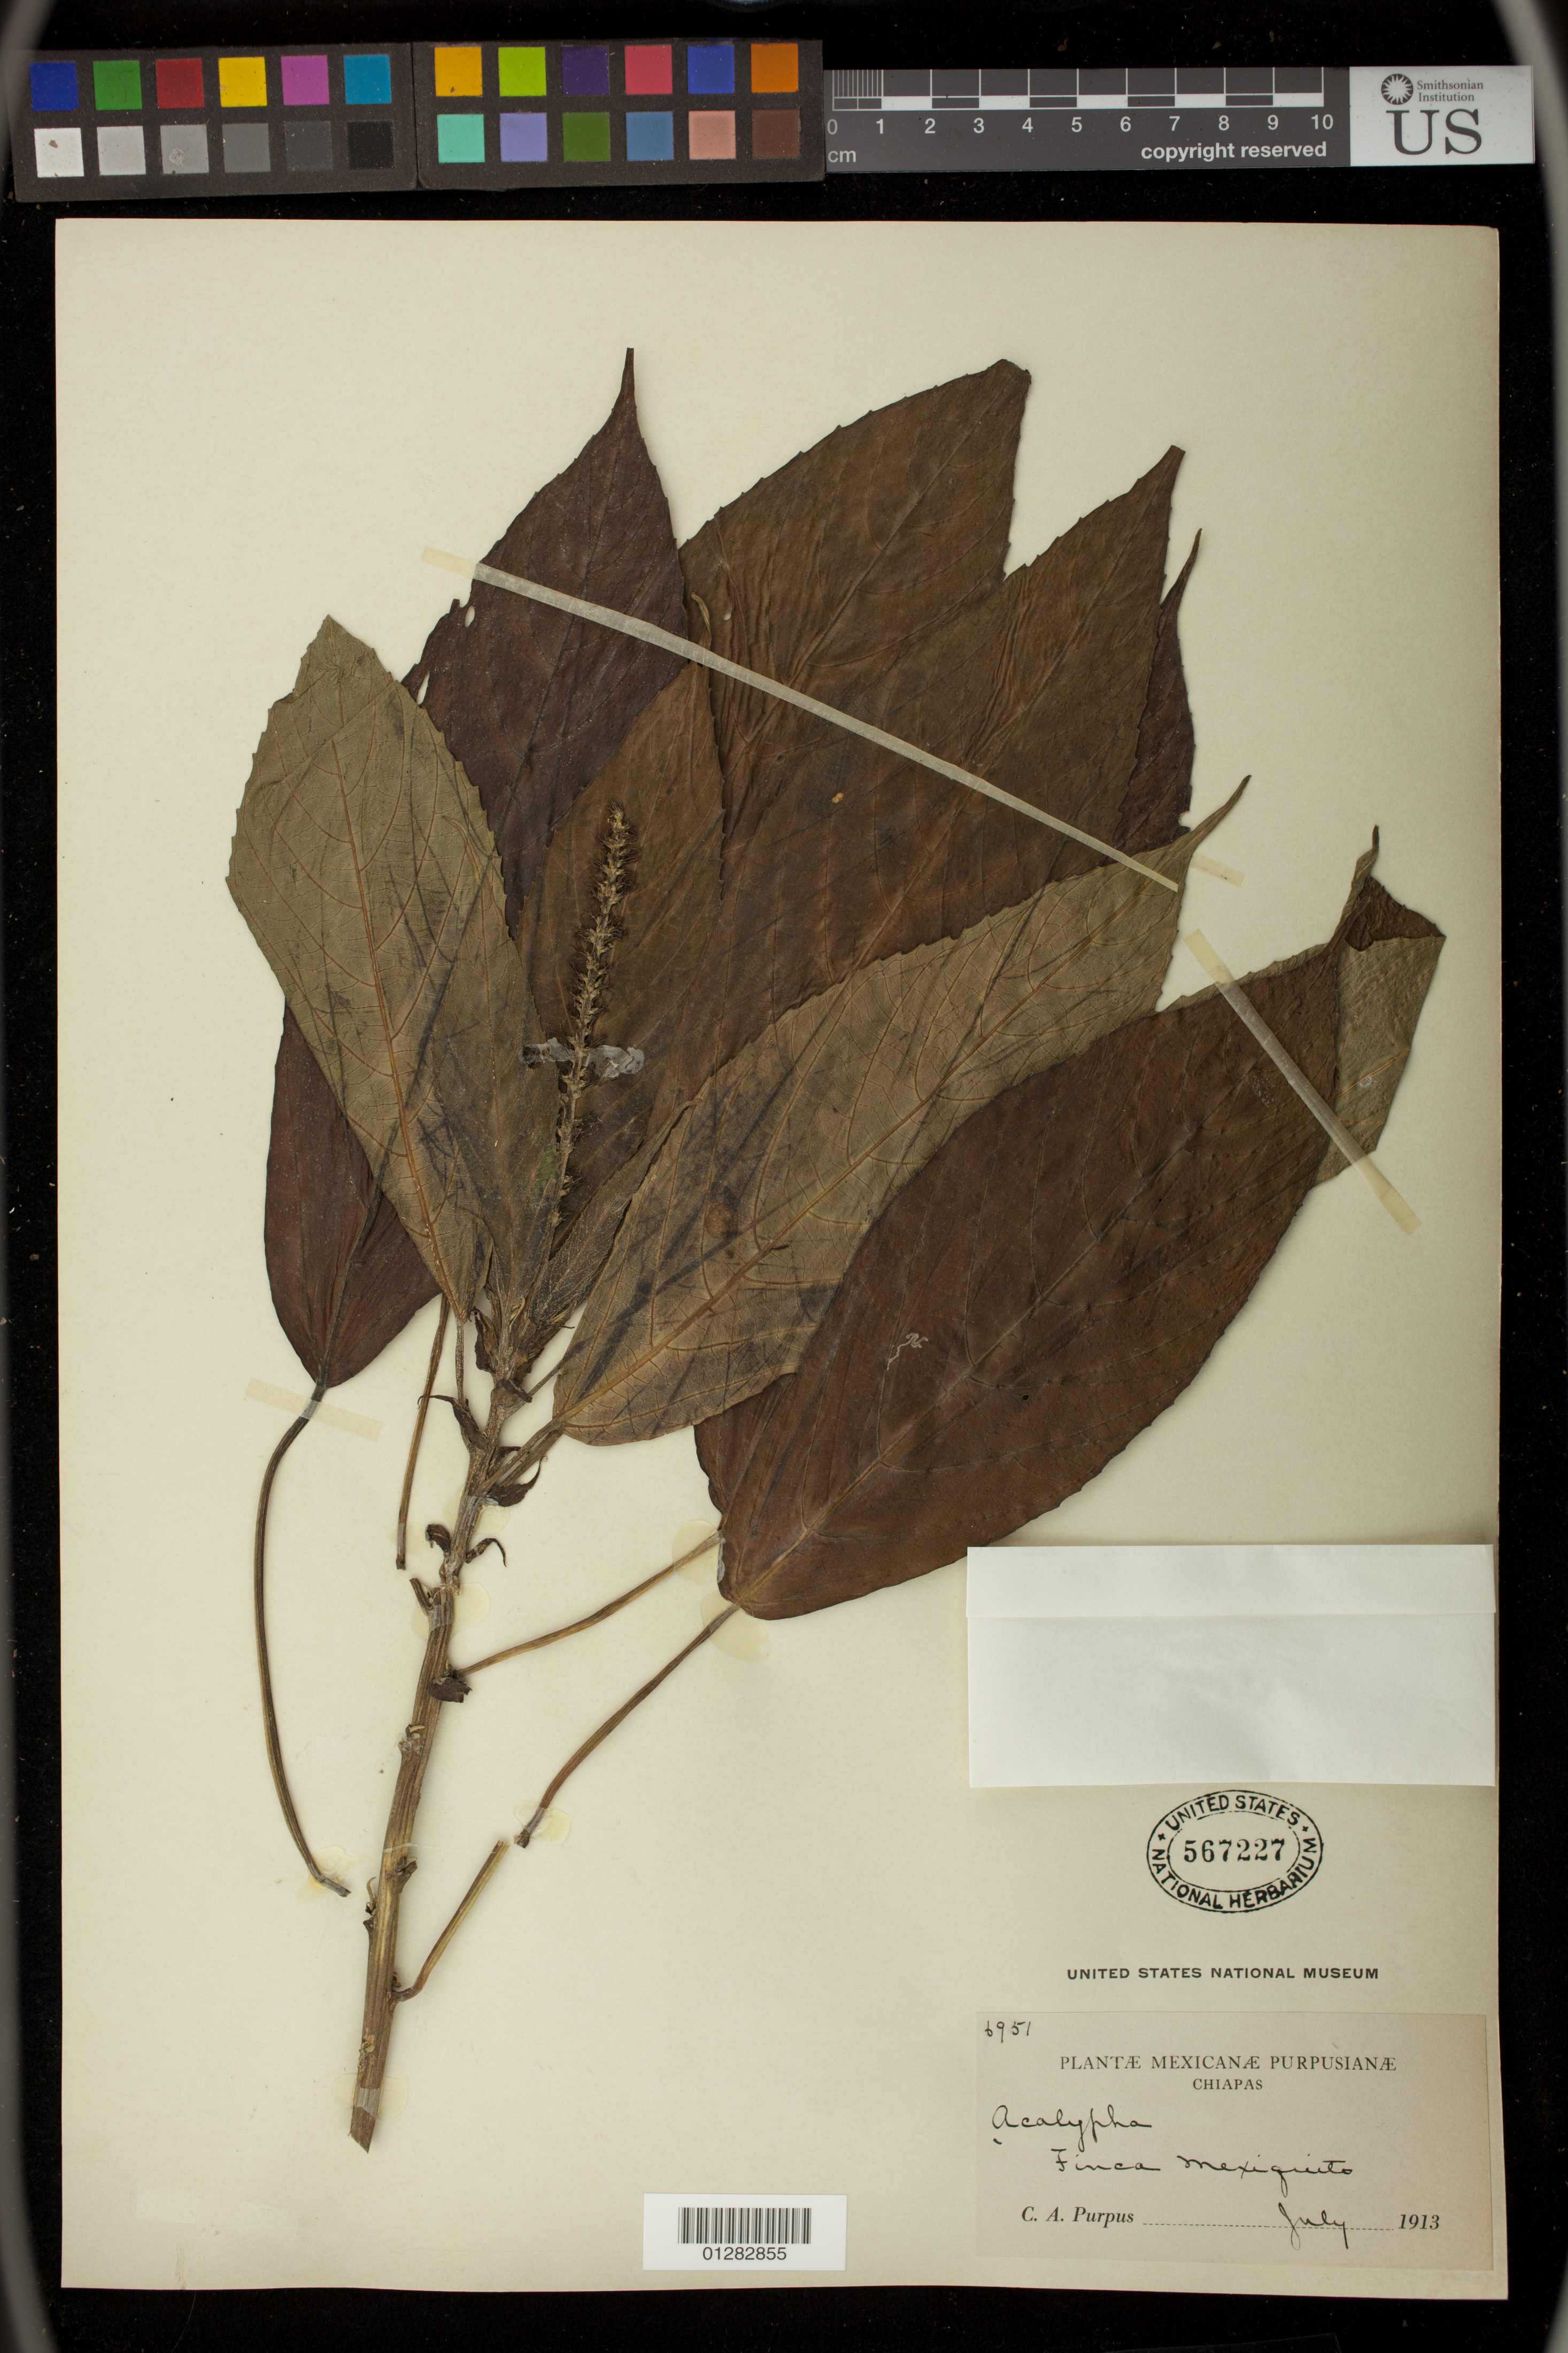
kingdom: Plantae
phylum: Tracheophyta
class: Magnoliopsida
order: Malpighiales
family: Euphorbiaceae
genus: Acalypha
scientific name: Acalypha sp.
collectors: C. A. Purpus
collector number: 6951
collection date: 1913-07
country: Mexico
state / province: Chiapas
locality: Finca Mexiguito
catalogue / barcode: US 567227